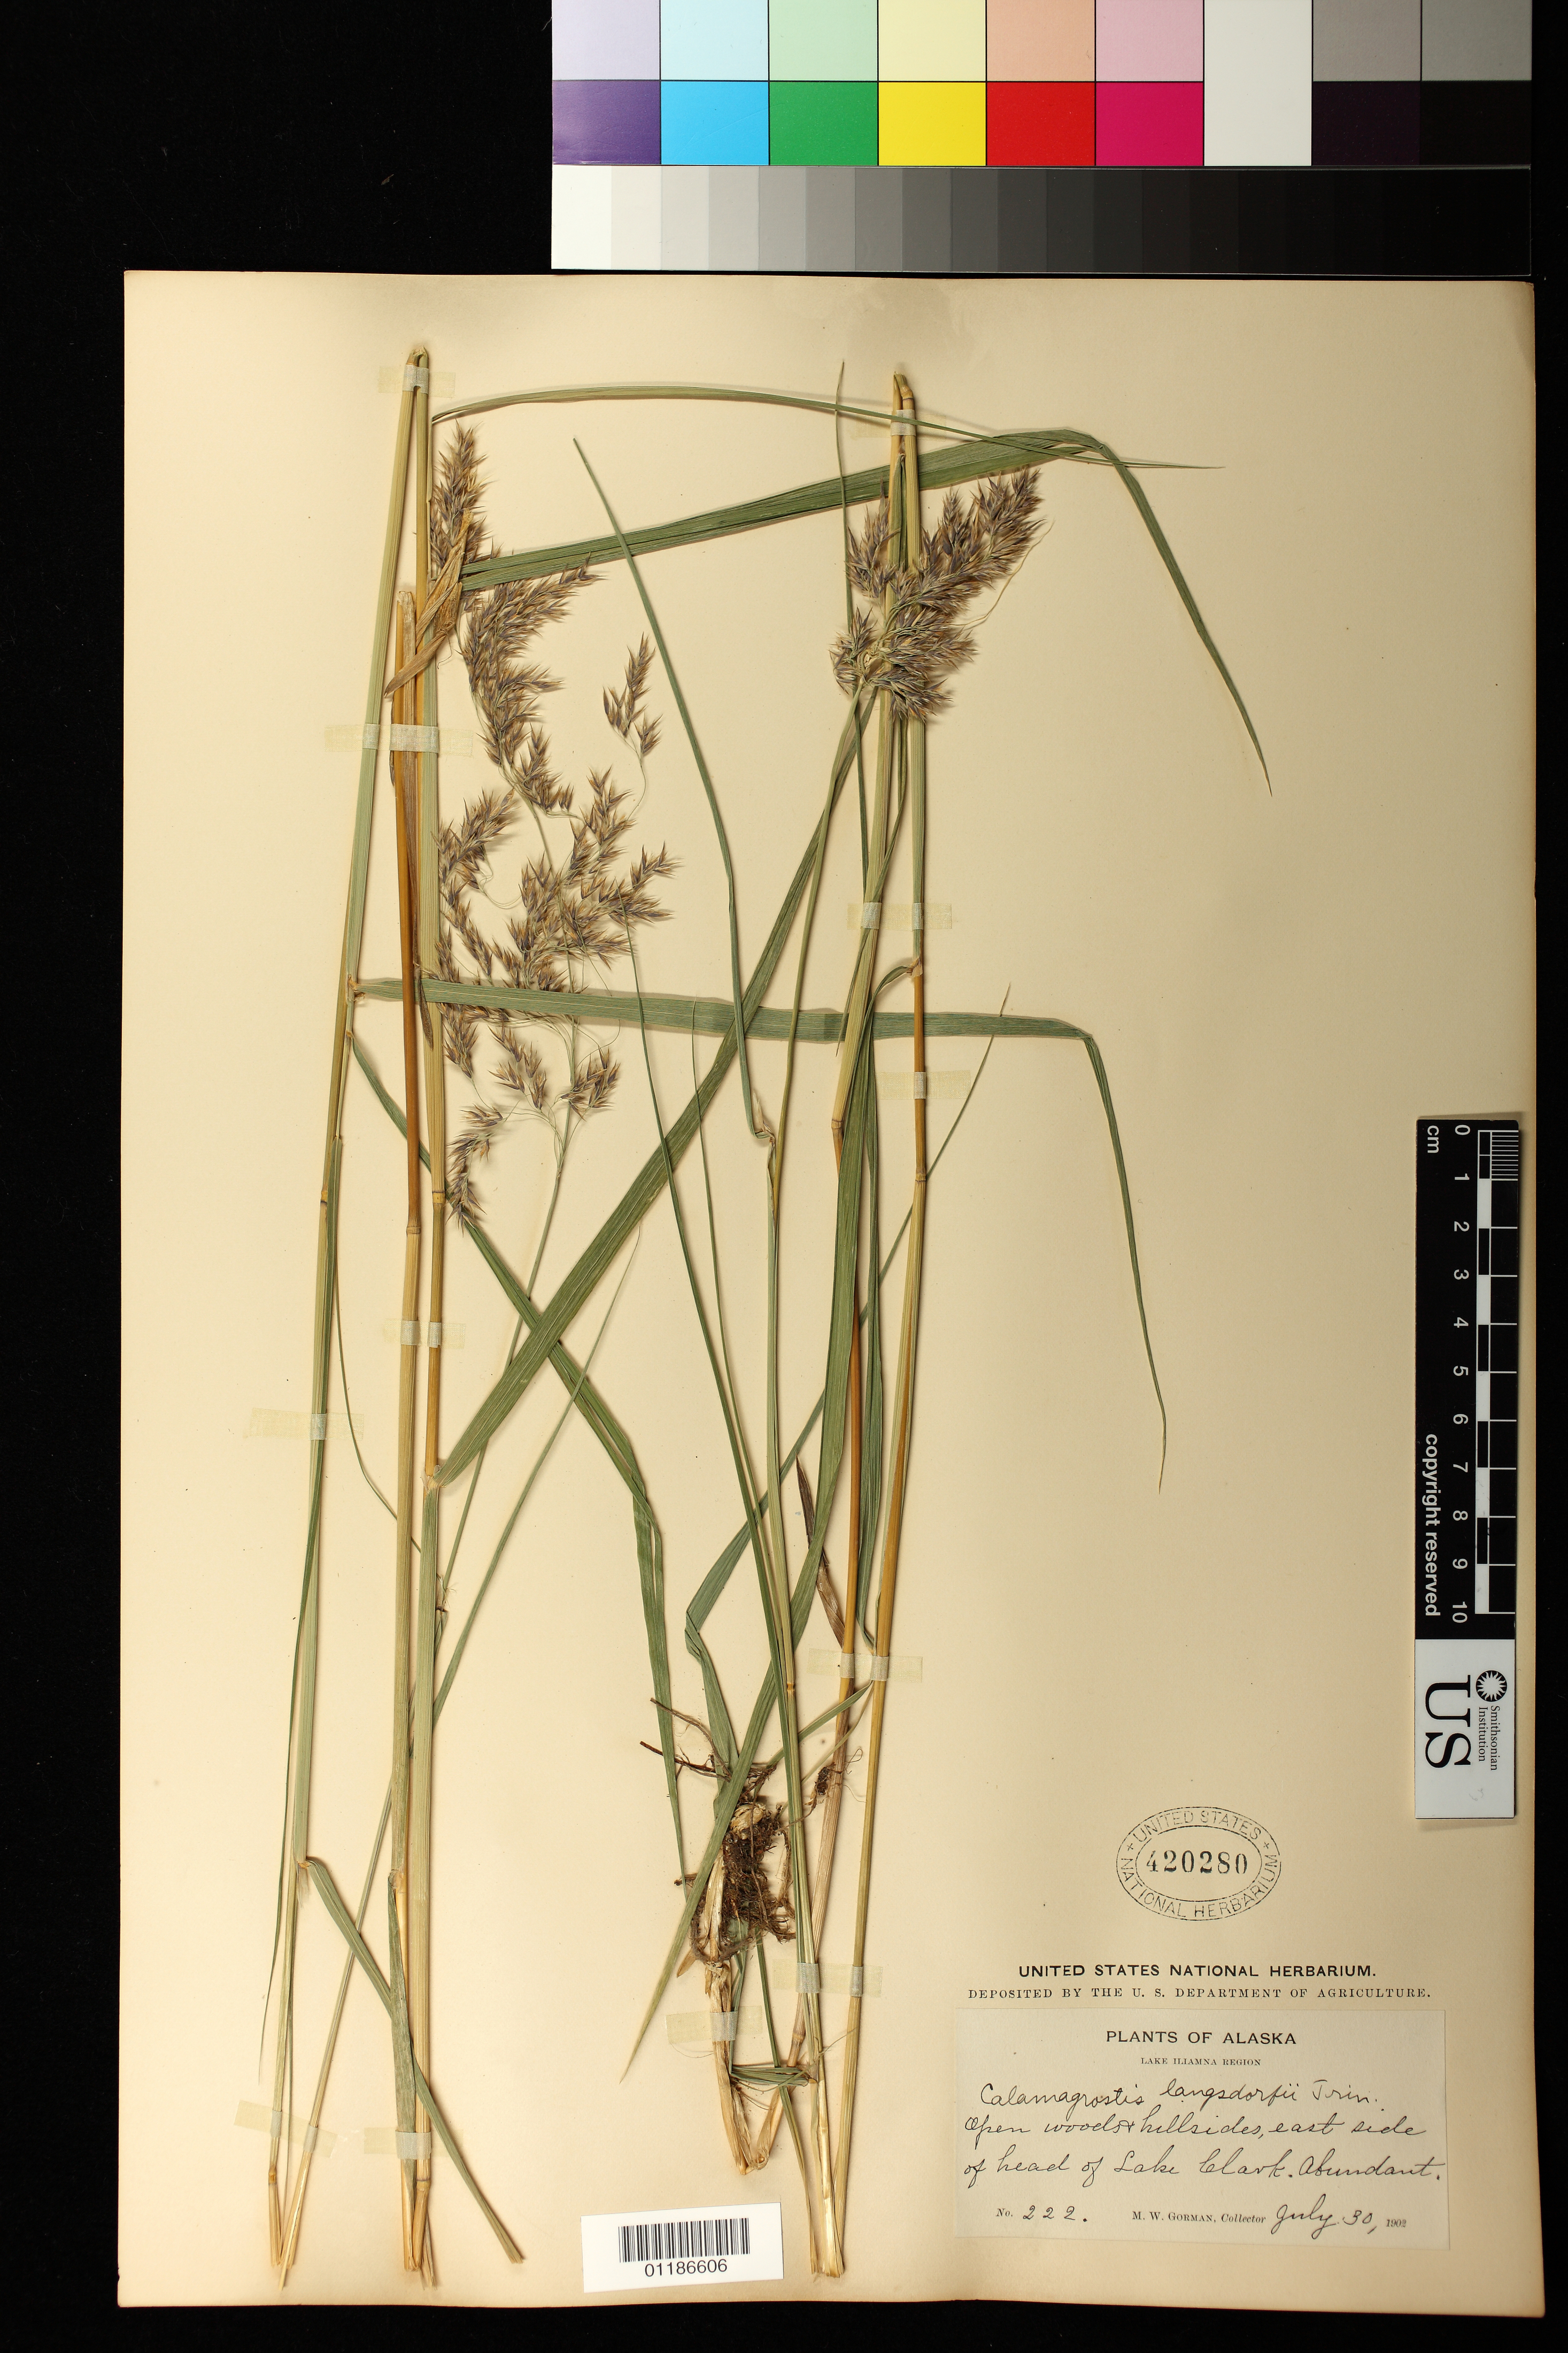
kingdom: Plantae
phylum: Tracheophyta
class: Liliopsida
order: Poales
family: Poaceae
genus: Calamagrostis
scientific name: Calamagrostis canadensis var. langsdorffii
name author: (Link) Inman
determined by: Poaceae Reorganization Project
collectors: M. W. Gorman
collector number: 222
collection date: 1902-07-30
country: United States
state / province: Alaska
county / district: Lake and Peninsula Borough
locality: Open woods & hillsides, east side of head of Lake Clark.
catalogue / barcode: US 420280